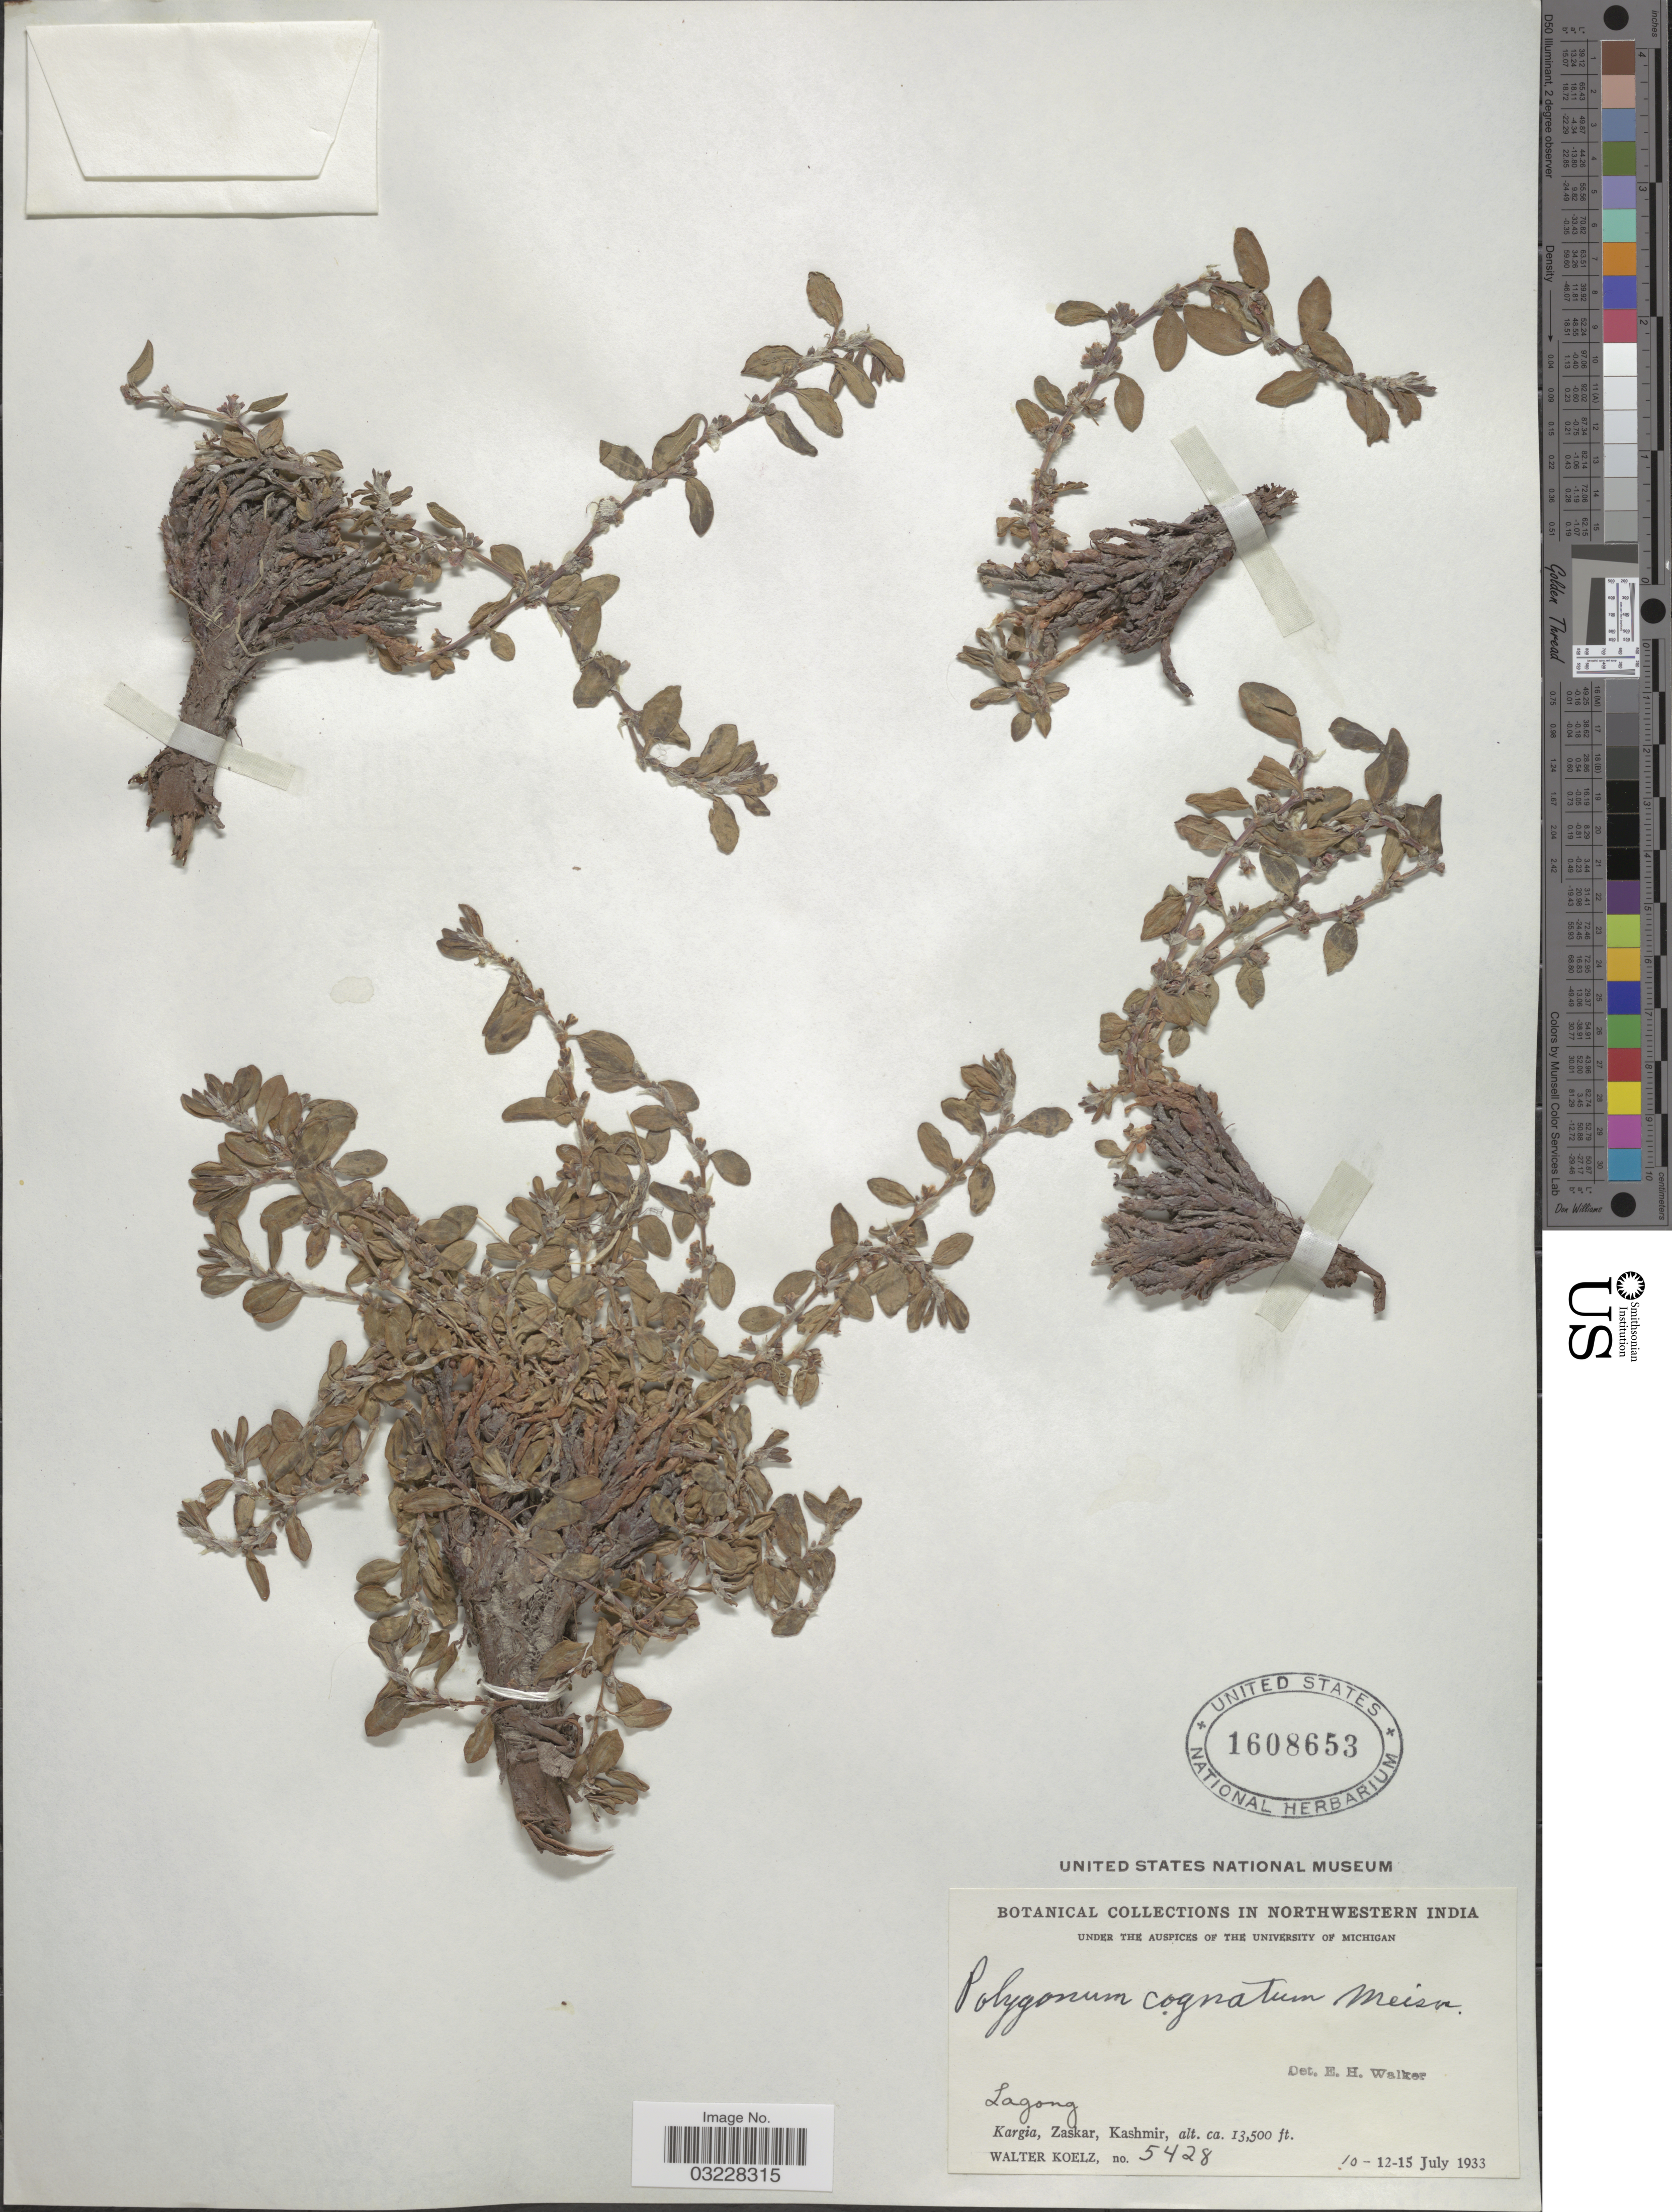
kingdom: Plantae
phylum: Tracheophyta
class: Magnoliopsida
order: Caryophyllales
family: Polygonaceae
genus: Polygonum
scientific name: Polygonum cognatum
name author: Meisn.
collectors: W. N. Koelz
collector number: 5428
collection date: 1933-07-10/1933-07-15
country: India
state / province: Jammu and Kashmir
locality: Northwestern India. Lagong. Kargia, Zaskar, Kashmir.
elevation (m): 4115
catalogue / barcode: US 1608653